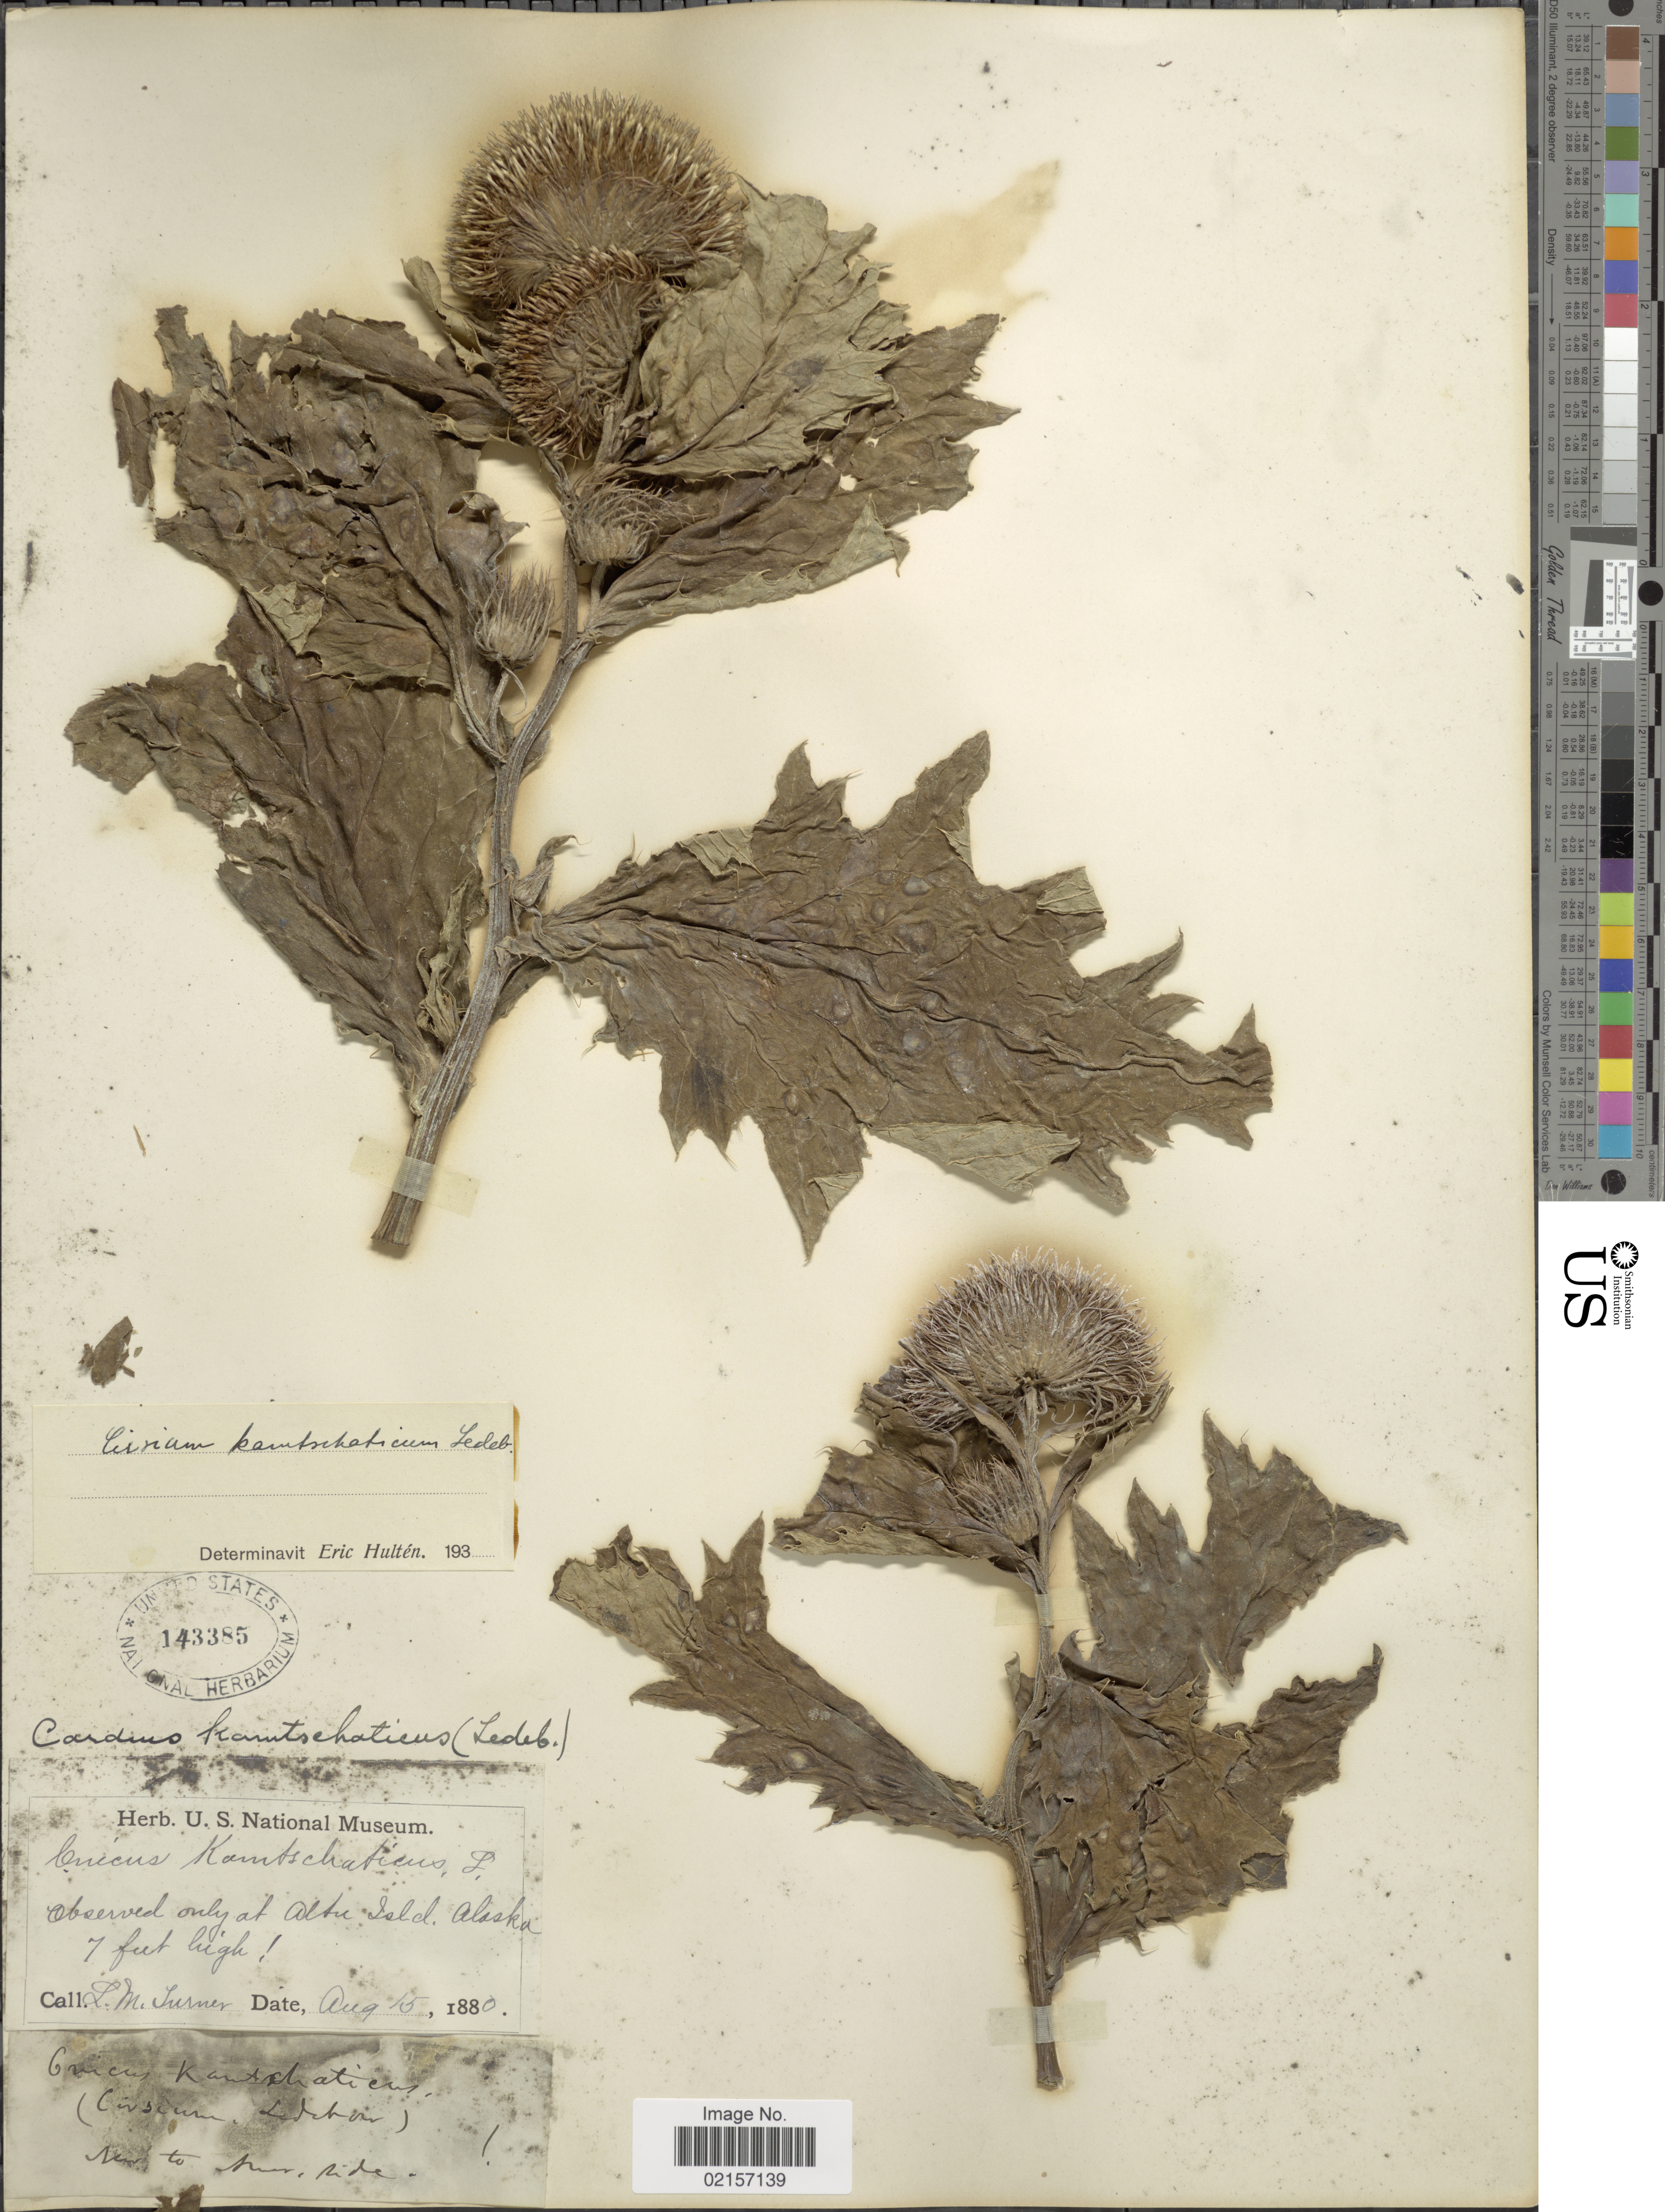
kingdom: Plantae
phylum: Tracheophyta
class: Magnoliopsida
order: Asterales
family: Asteraceae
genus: Cirsium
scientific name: Cirsium kamtschaticum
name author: Ledeb.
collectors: L. M. Turner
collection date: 1880-08-15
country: United States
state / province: Alaska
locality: Observed only at Attu Isld.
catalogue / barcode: US 143385